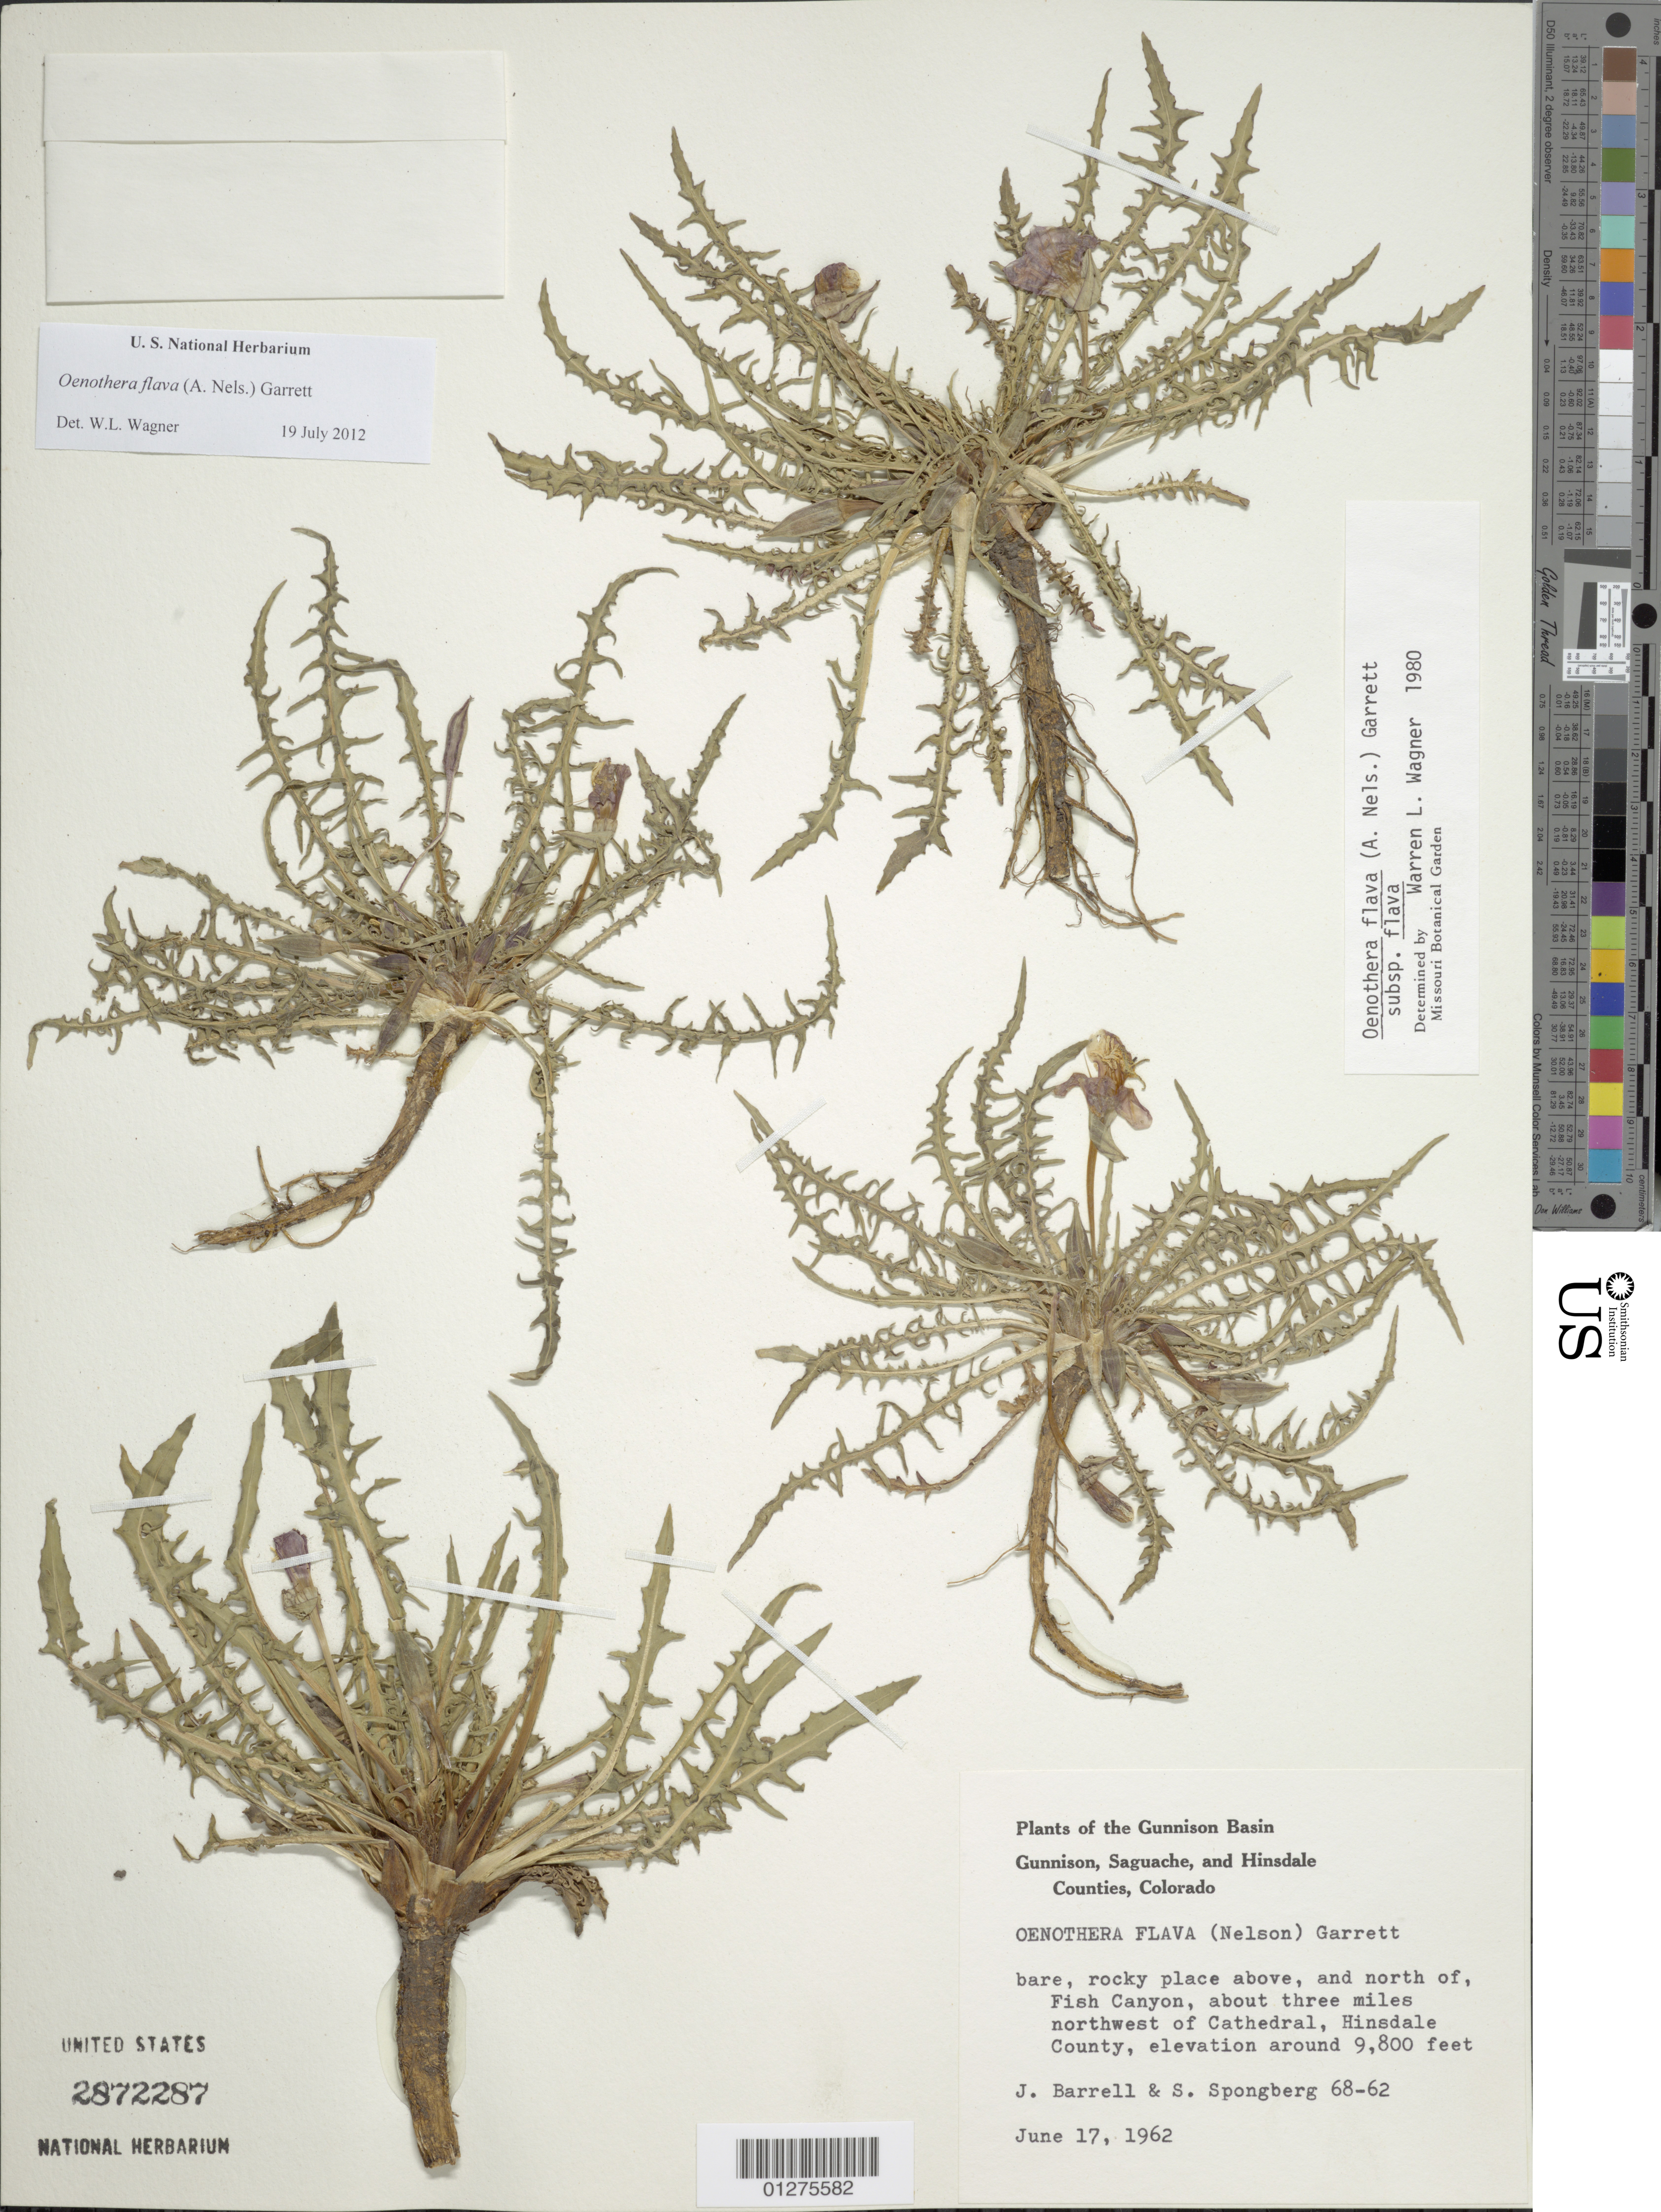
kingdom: Plantae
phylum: Tracheophyta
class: Magnoliopsida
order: Myrtales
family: Onagraceae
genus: Oenothera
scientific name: Oenothera flava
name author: (A. Nelson) Garrett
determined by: Wagner, W. L., (BOT), Smithsonian Institution - National Museum of Natural History (UNITED STATES)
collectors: J. Barrell & S. A.Spongberg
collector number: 68-62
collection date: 1962-06-30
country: United States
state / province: Colorado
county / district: Hindsdale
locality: North of Fish Canyon, about 3 miles northwest of Cathedral.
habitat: Bare, rocky place above.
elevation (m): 2987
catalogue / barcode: US 2872287